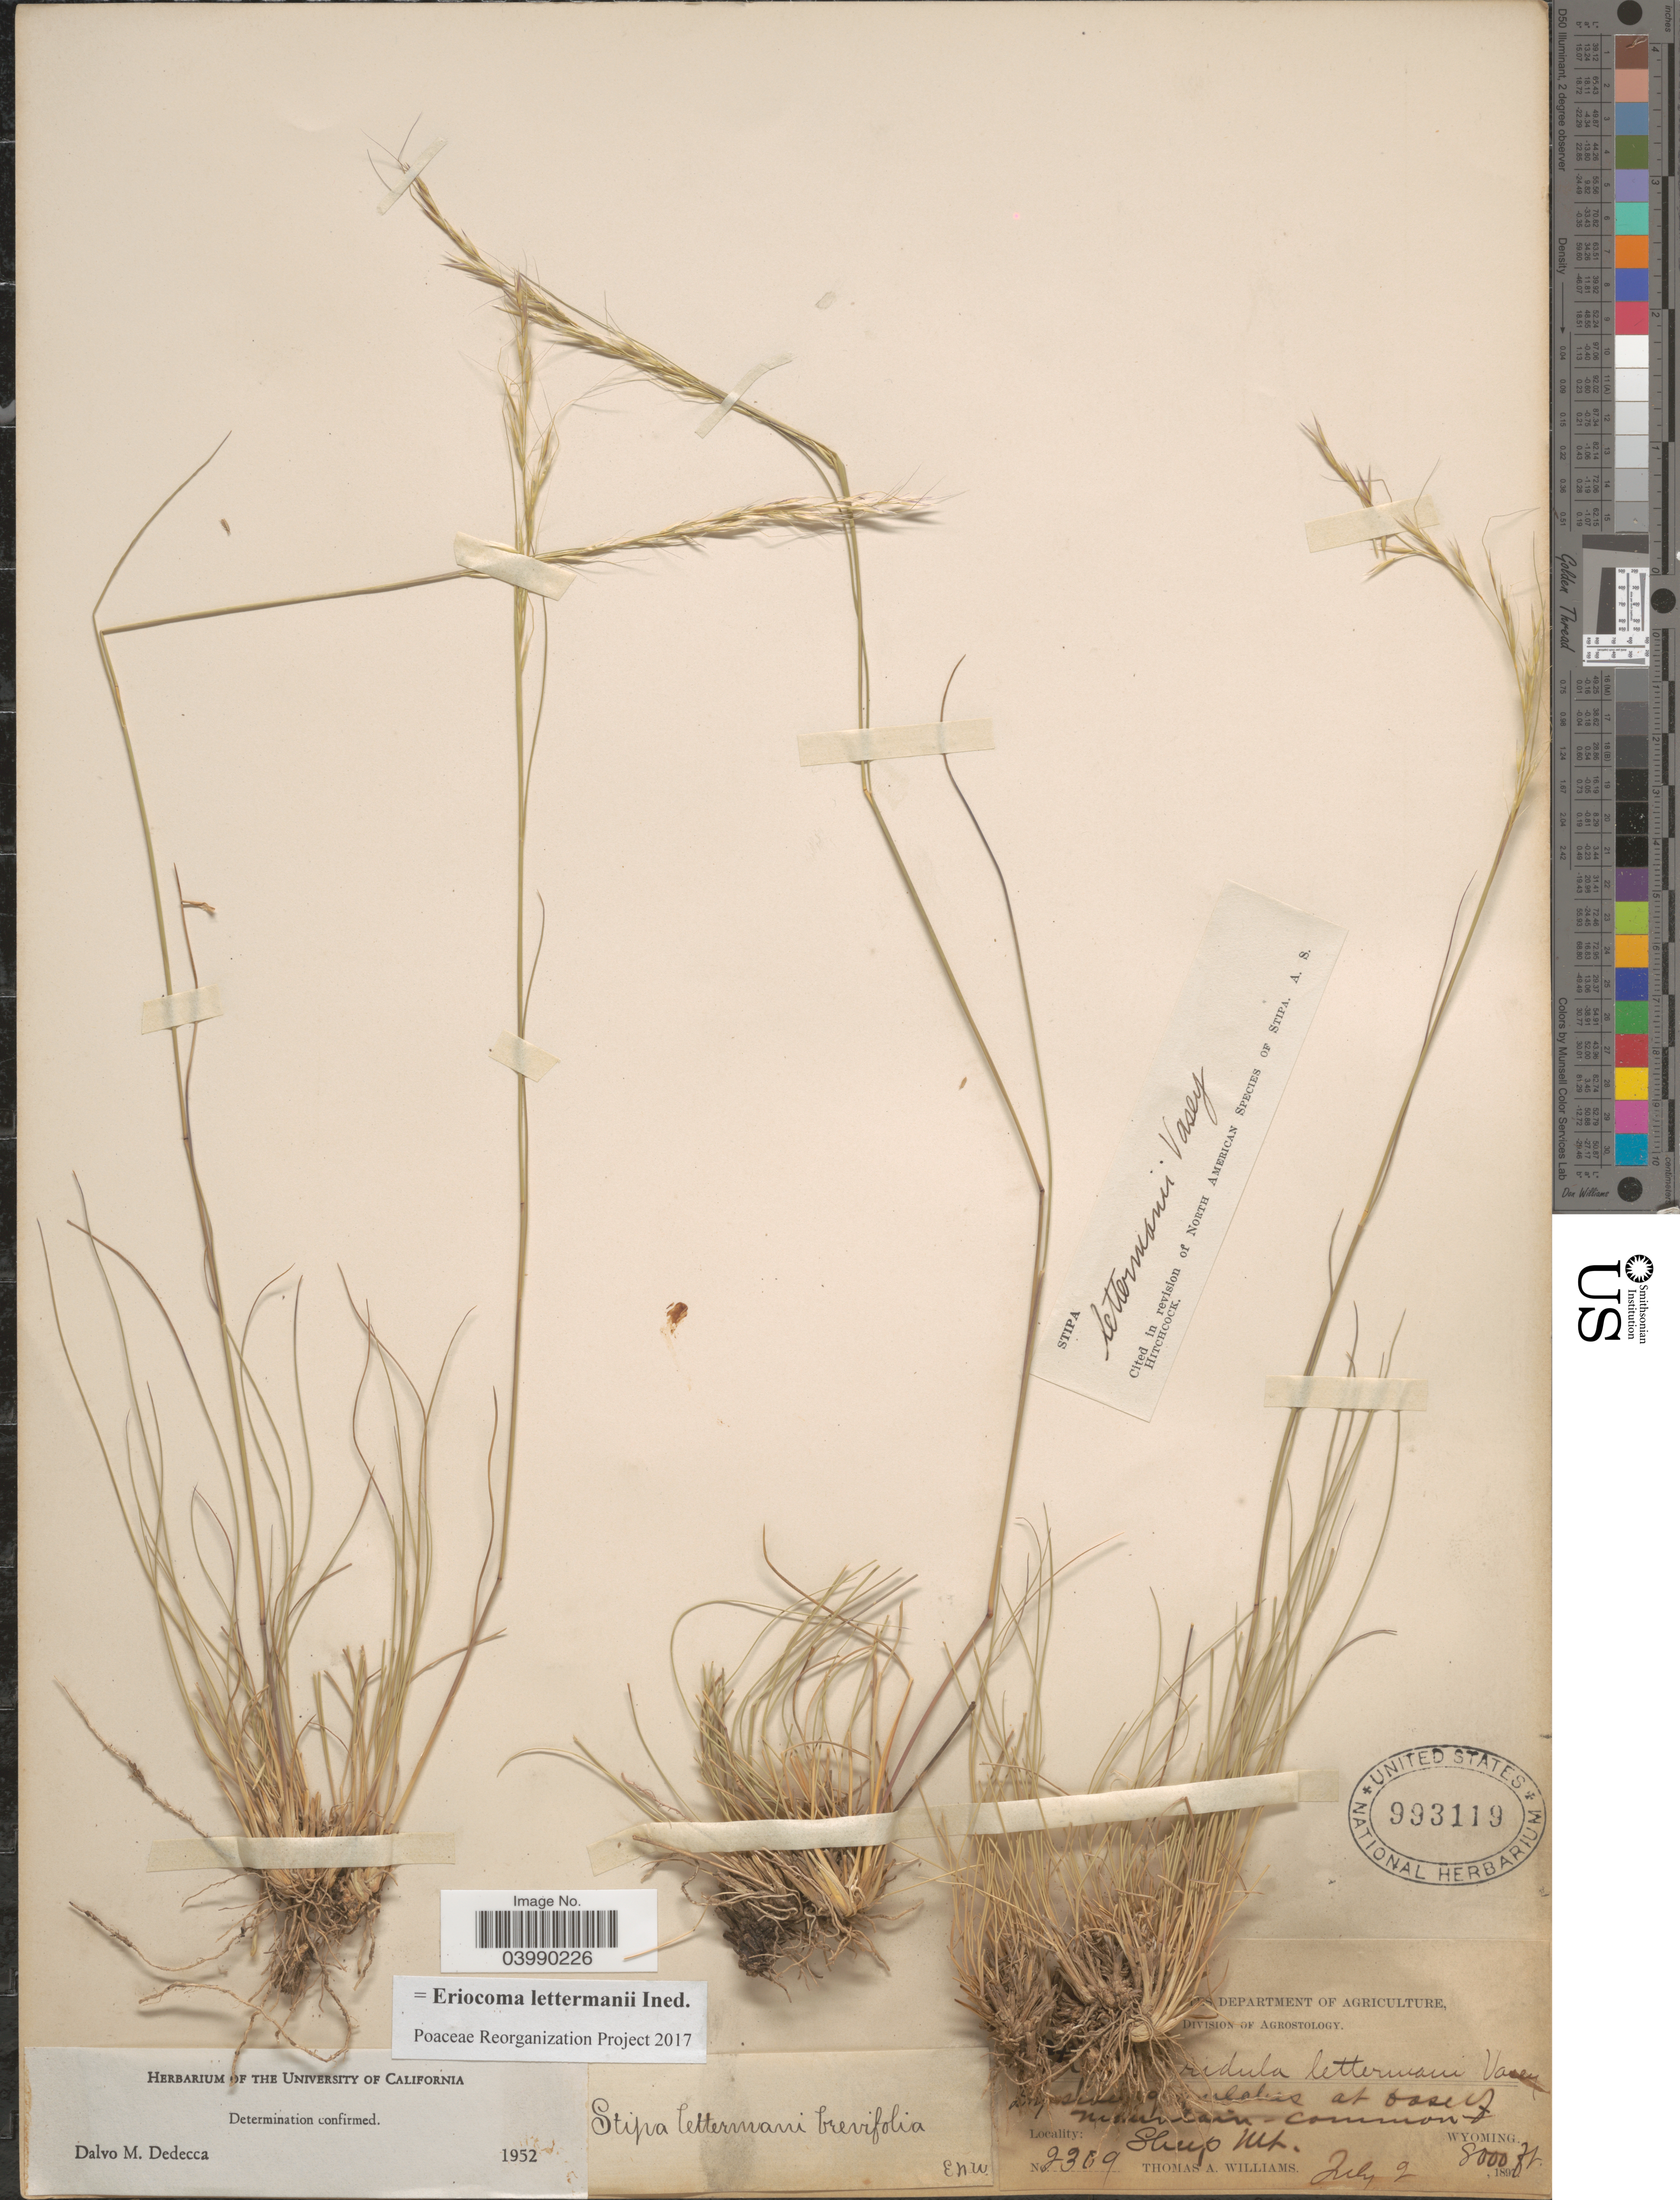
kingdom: Plantae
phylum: Tracheophyta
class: Liliopsida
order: Poales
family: Poaceae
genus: Eriocoma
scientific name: Eriocoma lettermanii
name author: (Vasey) Romasch.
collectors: T. A. Williams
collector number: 2309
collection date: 1897-07-02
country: United States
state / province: Wyoming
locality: Sheep Mt.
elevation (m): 2438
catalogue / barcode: US 993119